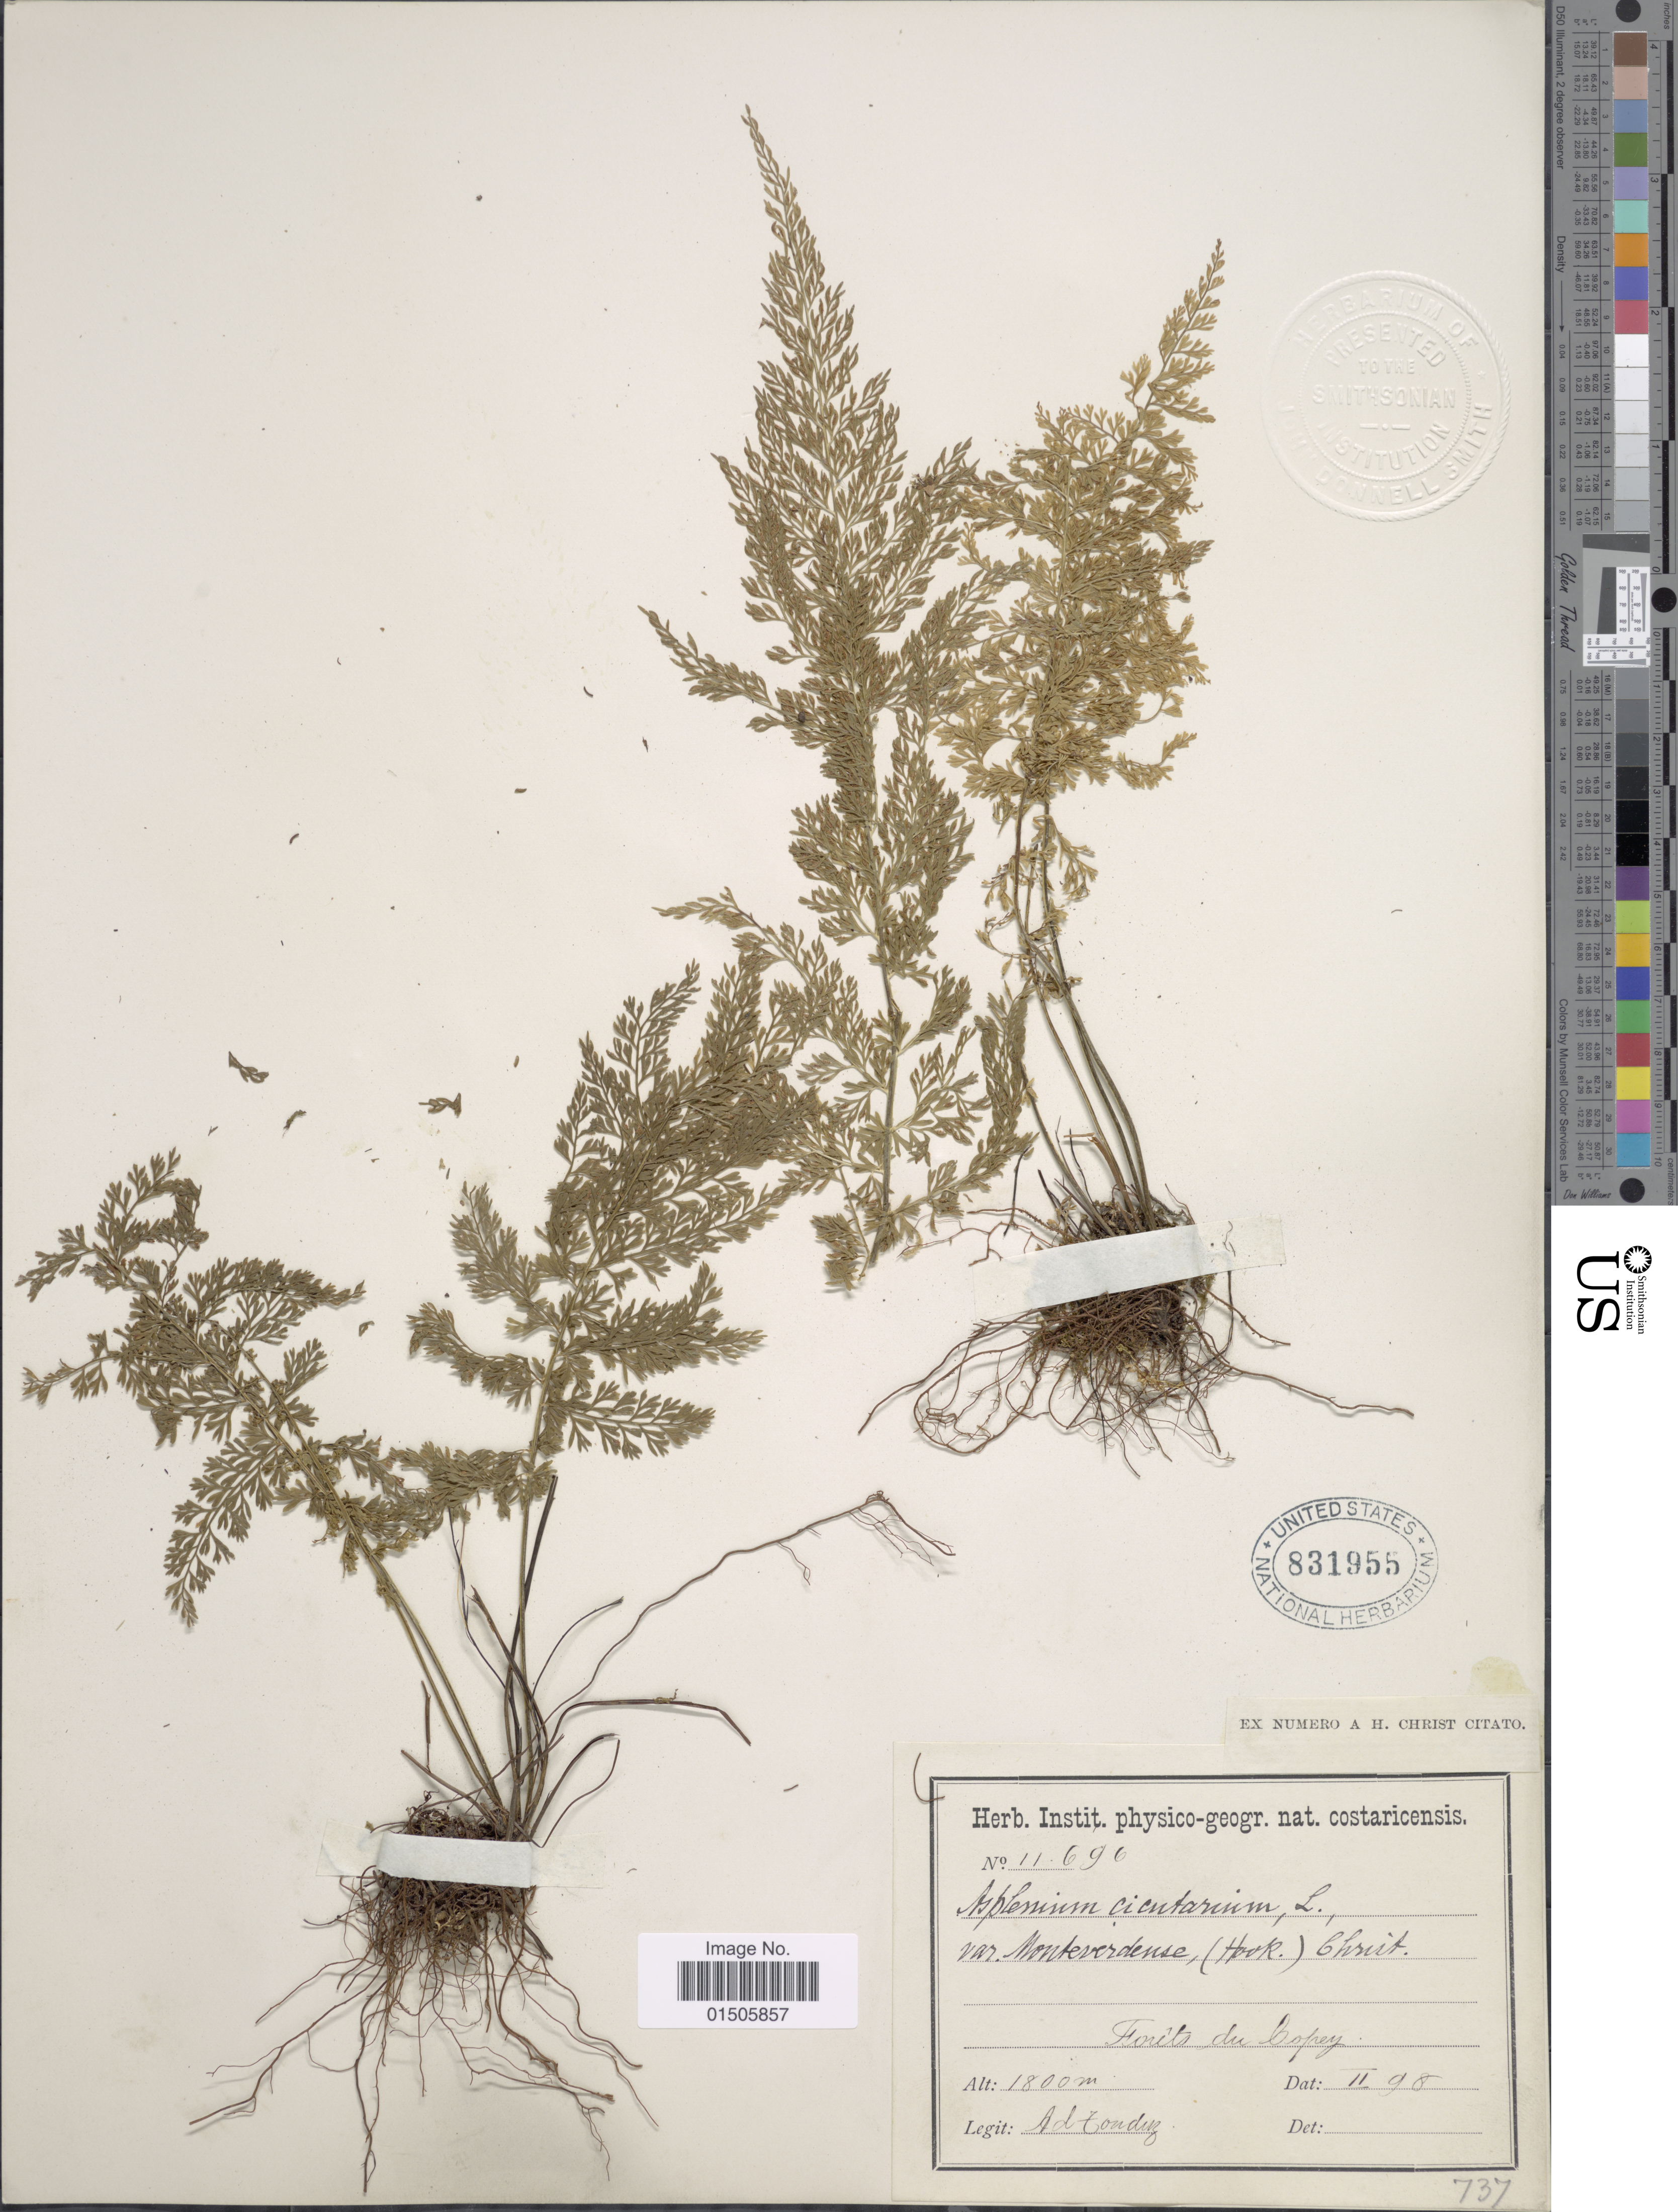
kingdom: Plantae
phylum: Tracheophyta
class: Polypodiopsida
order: Polypodiales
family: Aspleniaceae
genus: Asplenium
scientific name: Asplenium cristatum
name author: Lam.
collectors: A. Tonduz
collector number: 11696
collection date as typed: Transcribed d/m/y: /2/98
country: Costa Rica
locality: Forits du Copey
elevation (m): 1800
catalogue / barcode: US 831955